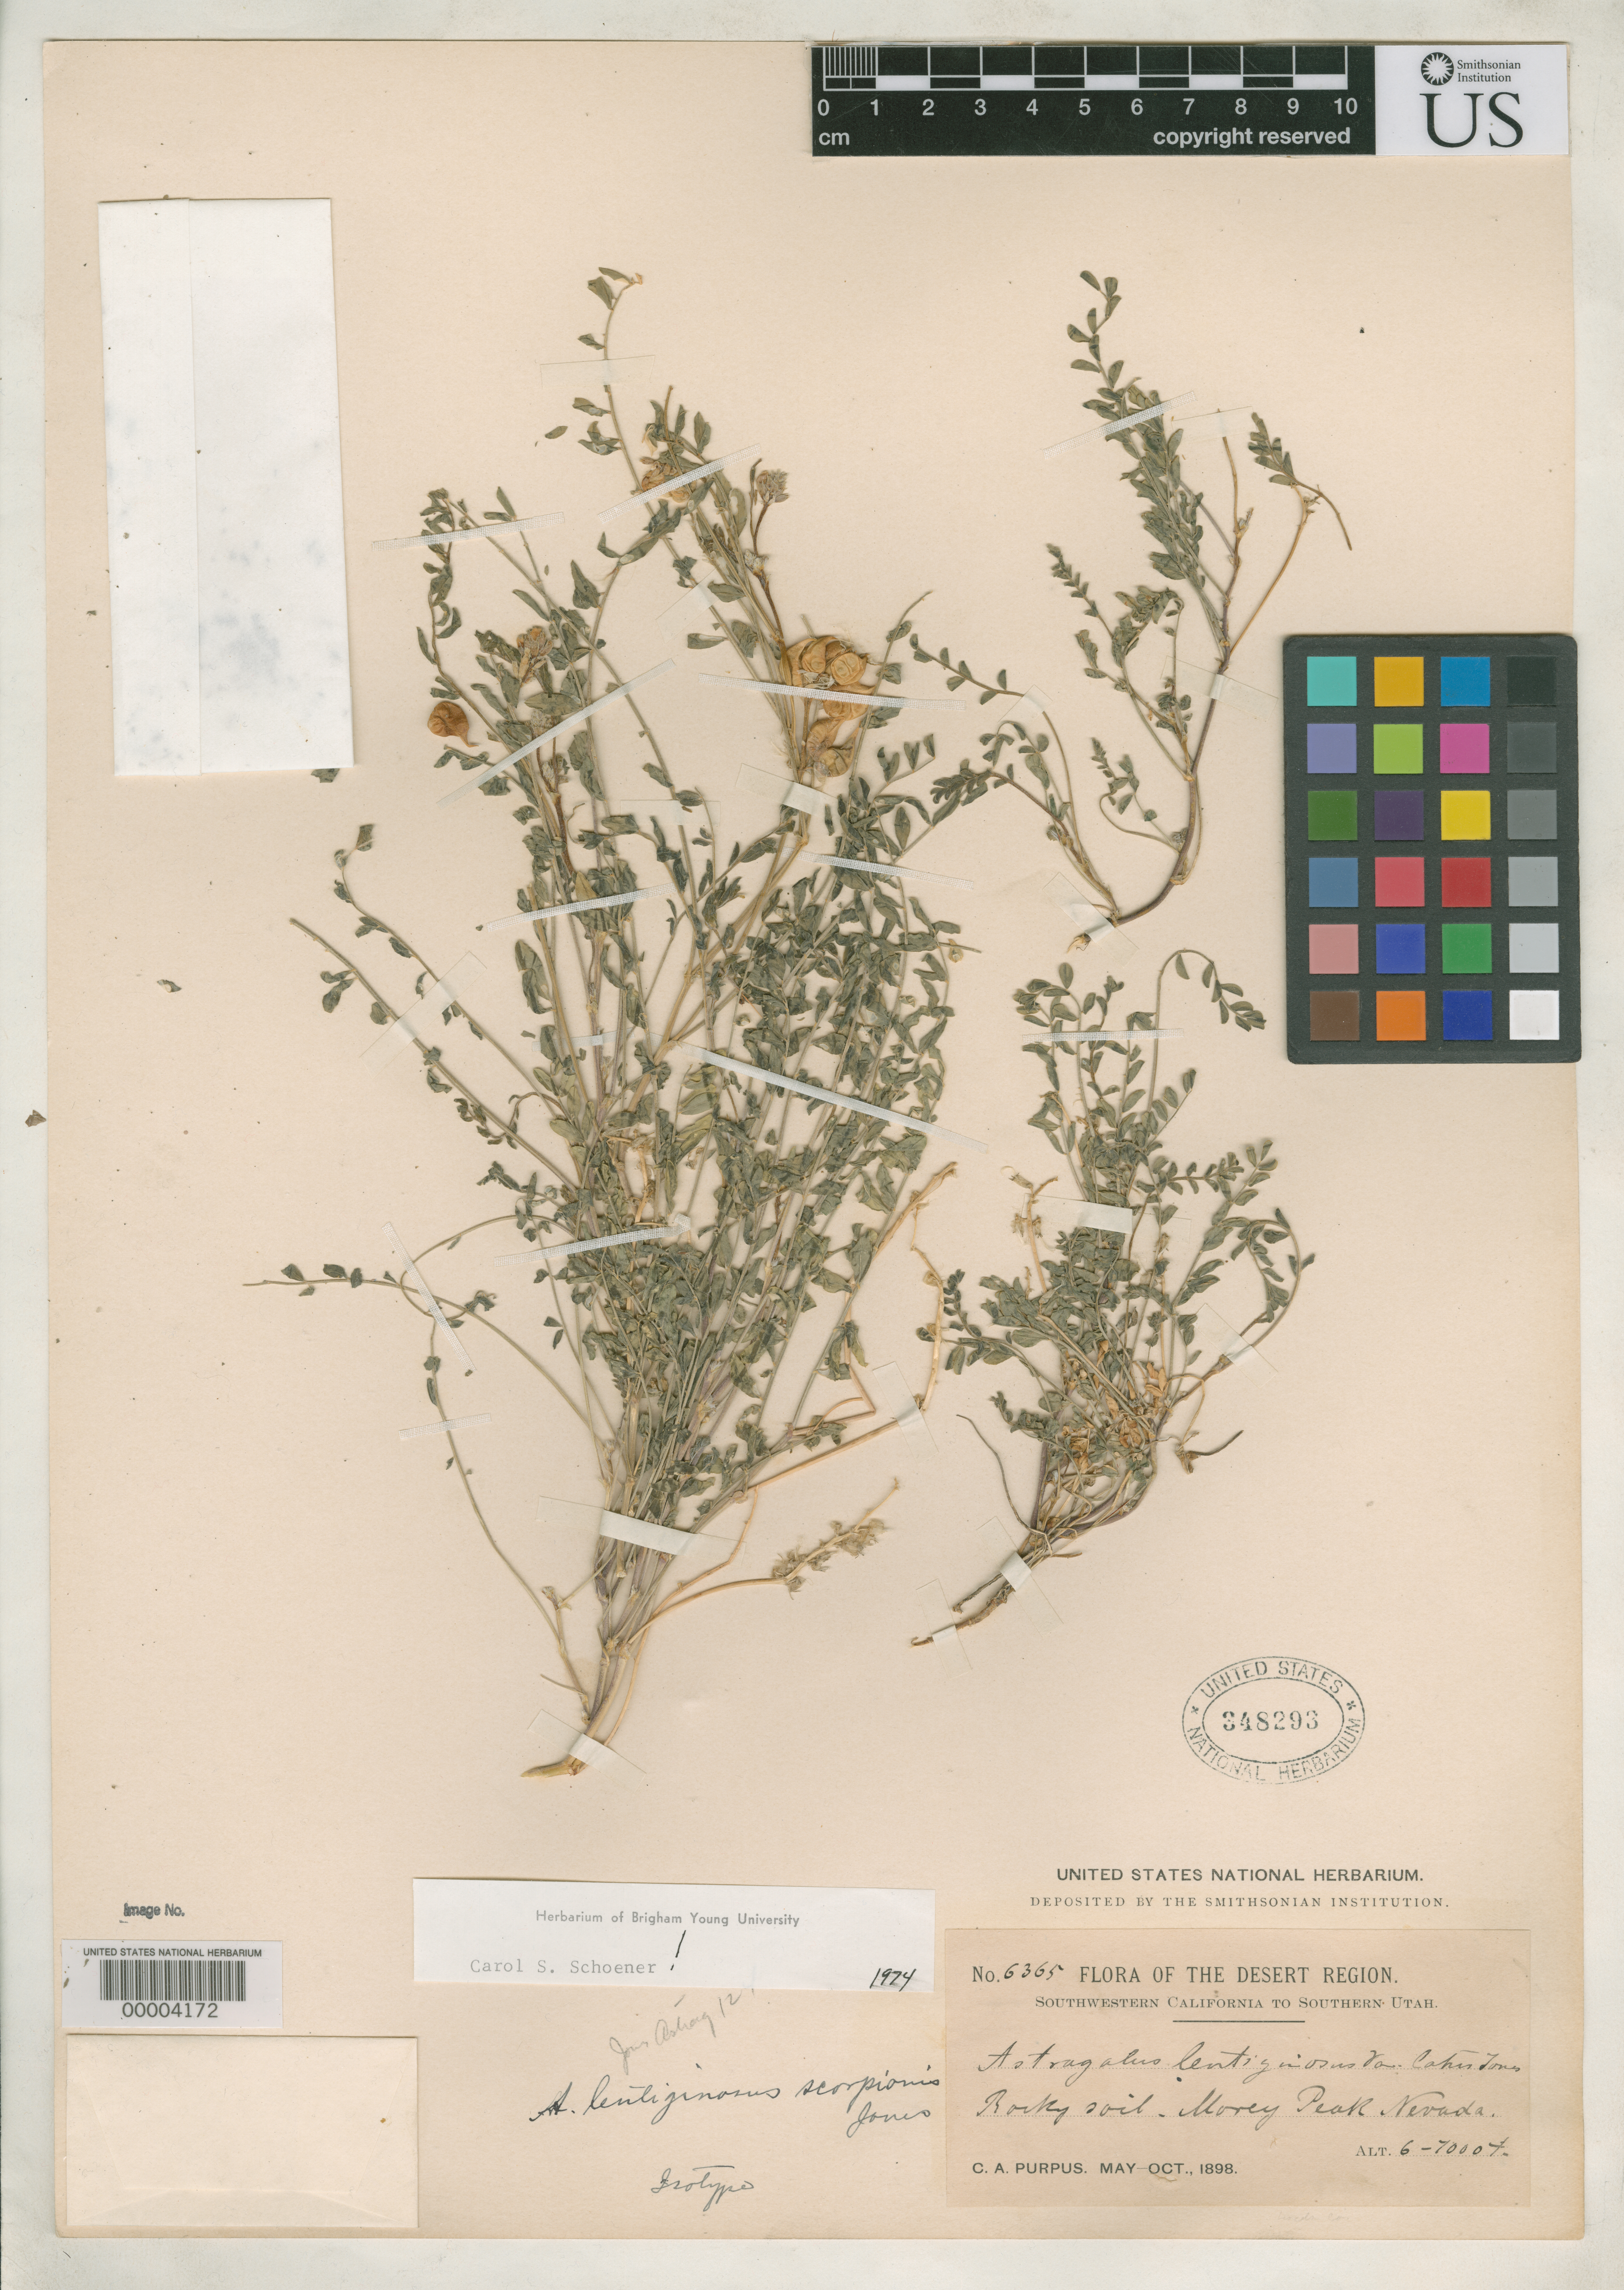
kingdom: Plantae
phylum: Tracheophyta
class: Magnoliopsida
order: Fabales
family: Fabaceae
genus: Astragalus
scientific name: Astragalus lentiginosus var. scorpionis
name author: M.E. Jones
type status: Isotype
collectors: C. A. Purpus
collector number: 6365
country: United States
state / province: Nevada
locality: Morey Peak.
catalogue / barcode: US 348293